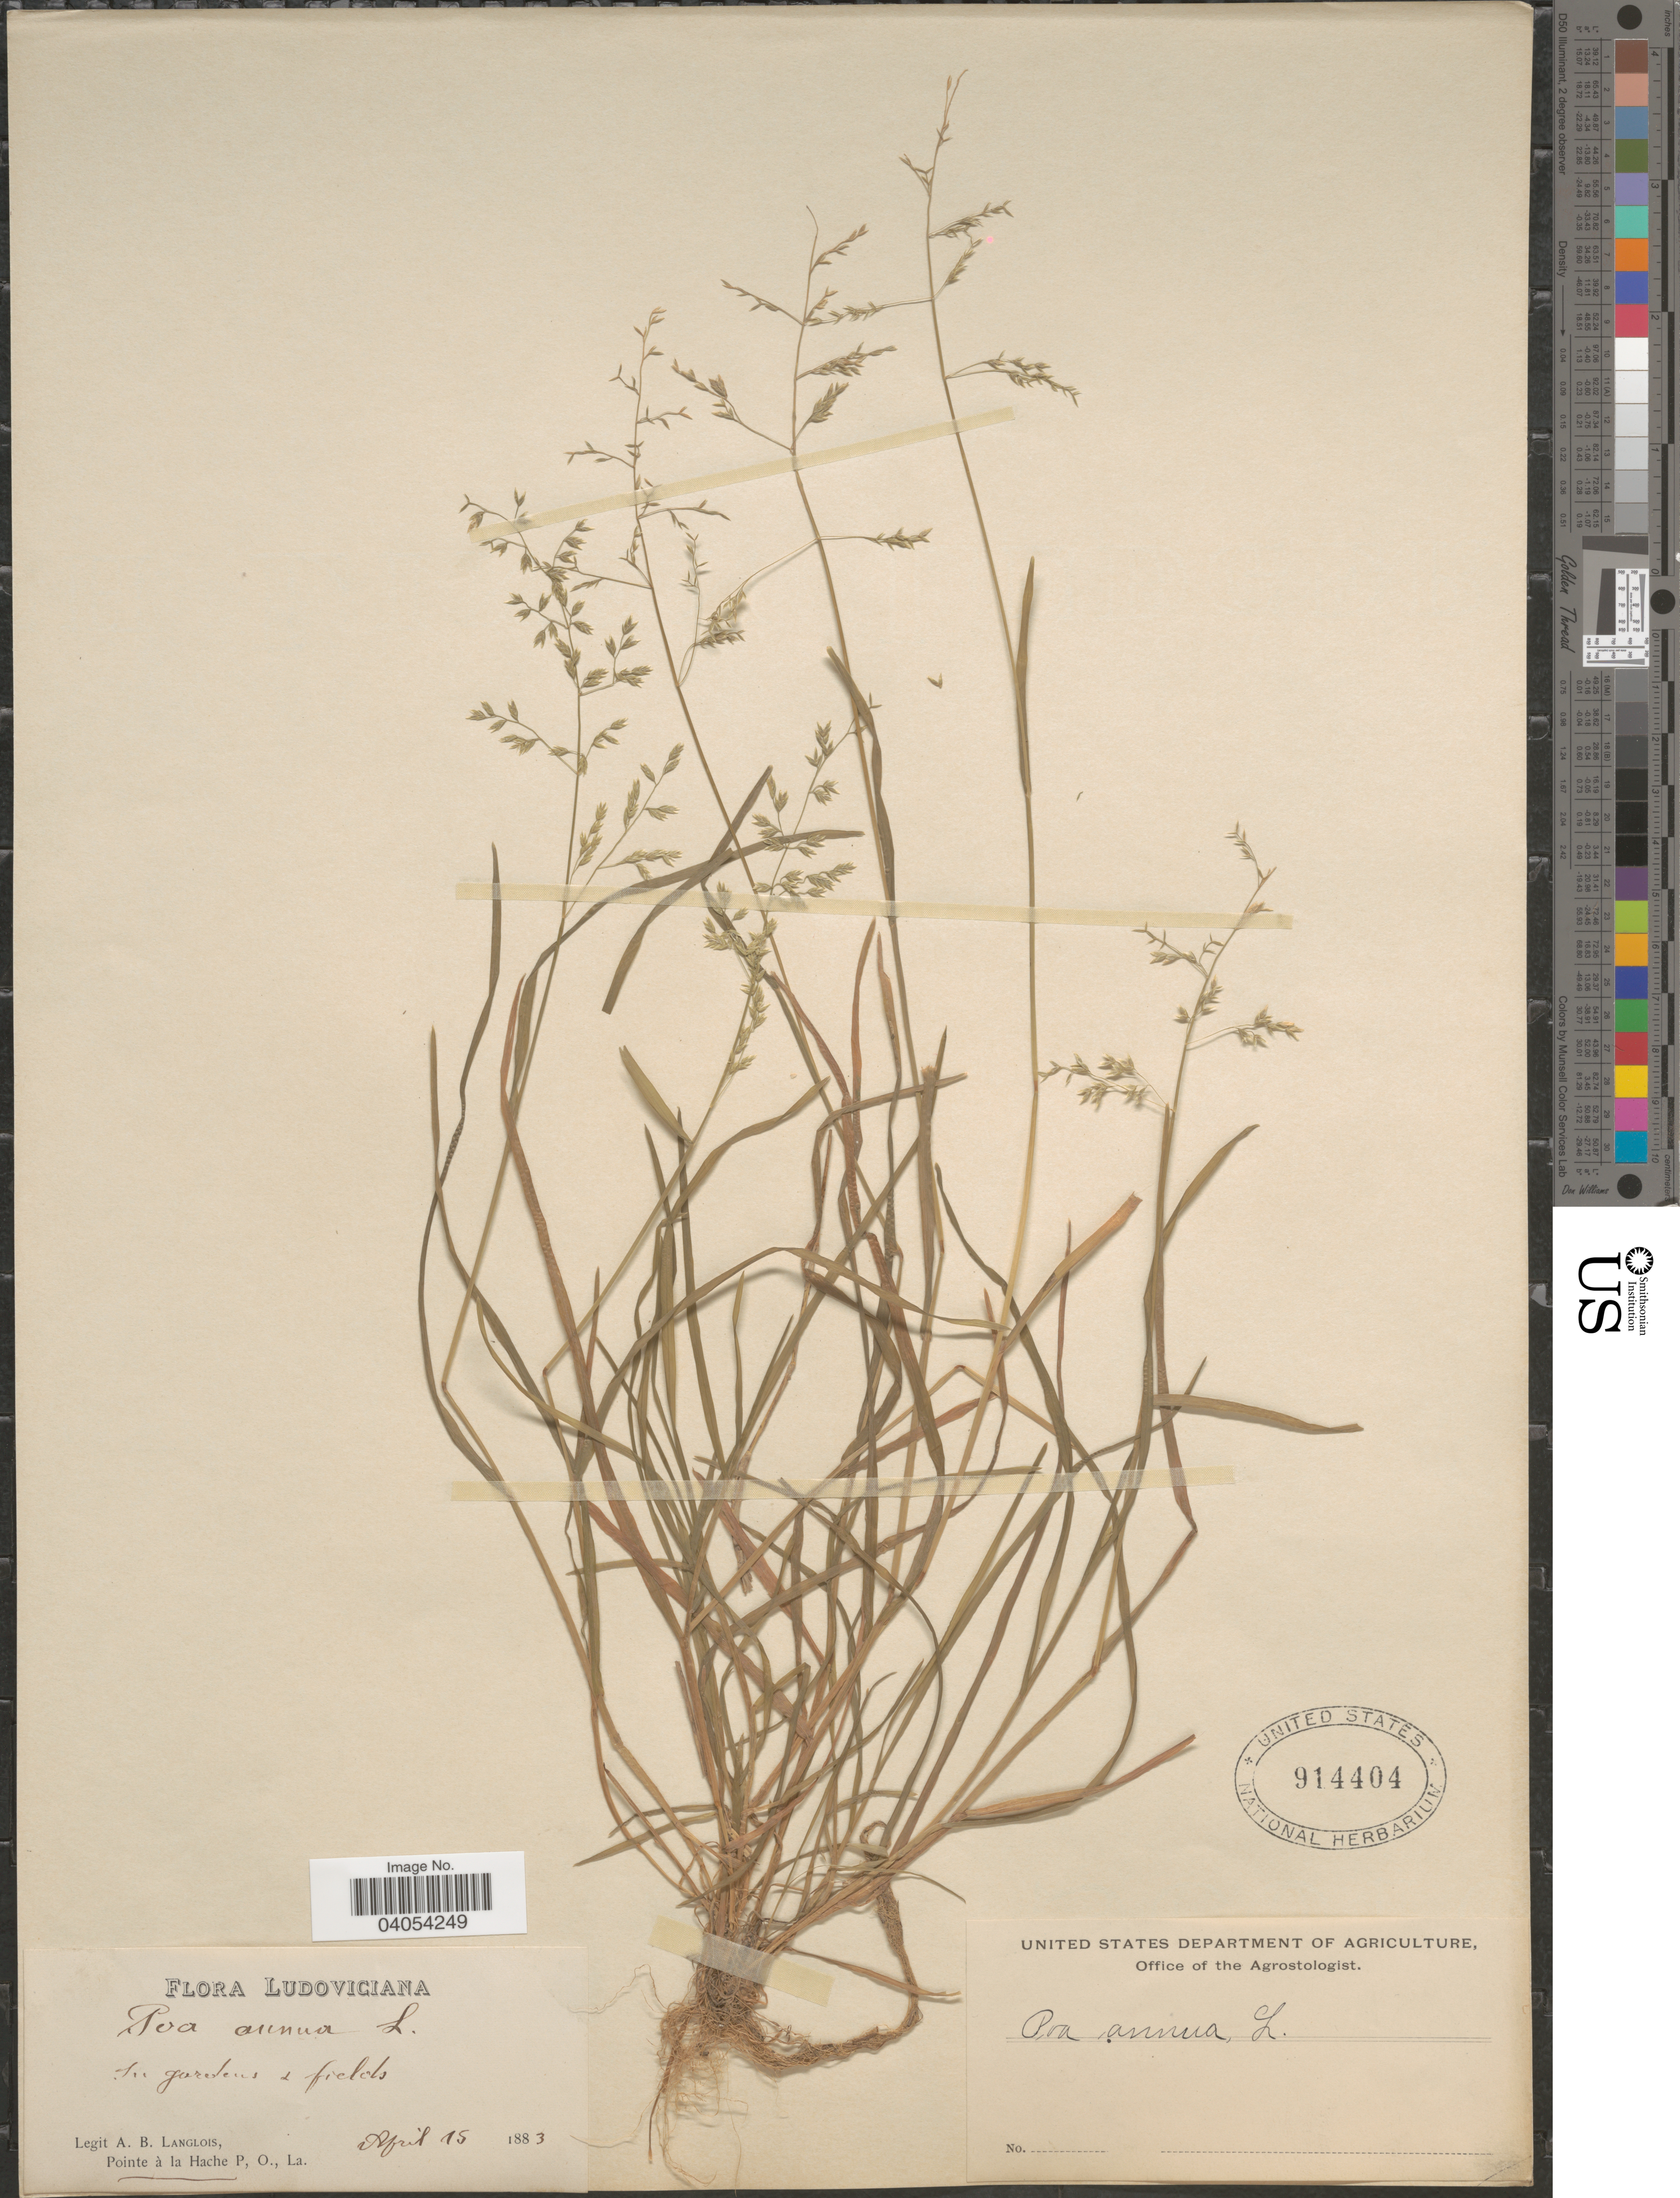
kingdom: Plantae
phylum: Tracheophyta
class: Liliopsida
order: Poales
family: Poaceae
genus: Poa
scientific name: Poa annua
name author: L.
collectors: A. Langlois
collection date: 1883-04-15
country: United States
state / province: Louisiana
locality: Ludoviciana. Pointe à la Hache P, O.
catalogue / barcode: US 914404